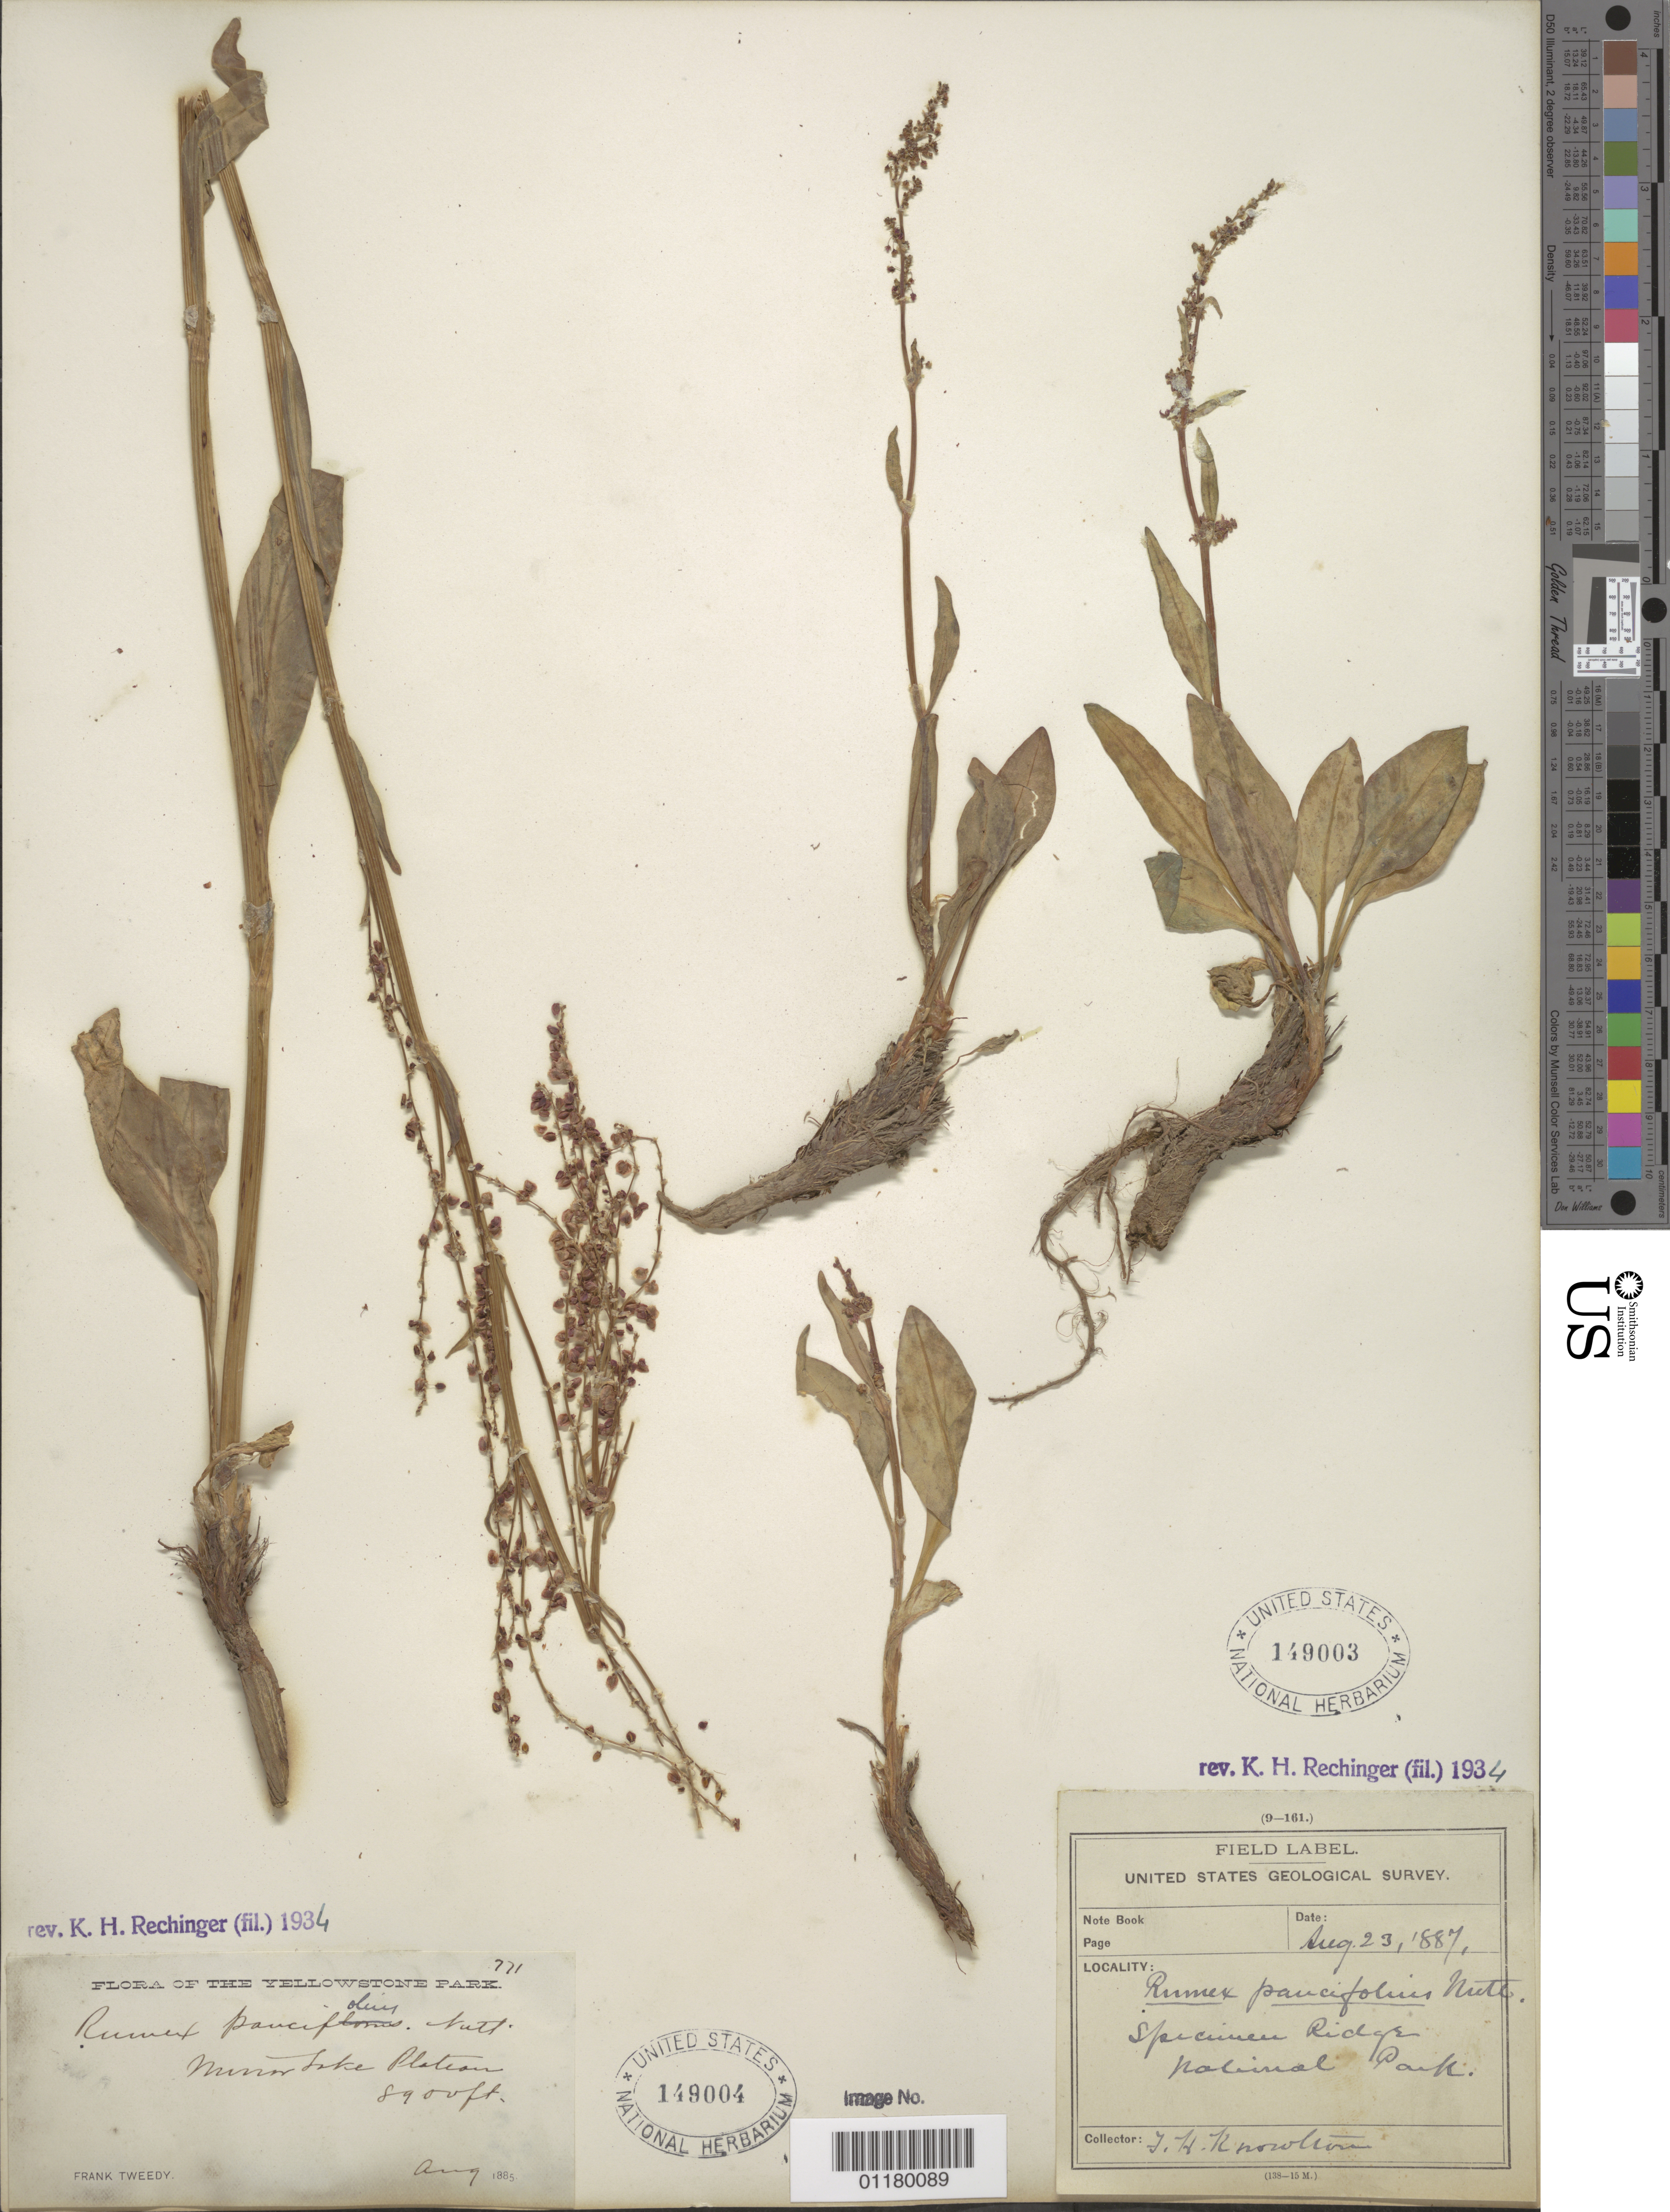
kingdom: Plantae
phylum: Tracheophyta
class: Magnoliopsida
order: Caryophyllales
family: Polygonaceae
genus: Rumex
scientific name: Rumex paucifolius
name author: Nutt.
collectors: F. H. Knowlton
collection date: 1887-08-23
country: United States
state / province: Montana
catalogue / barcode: US 149003